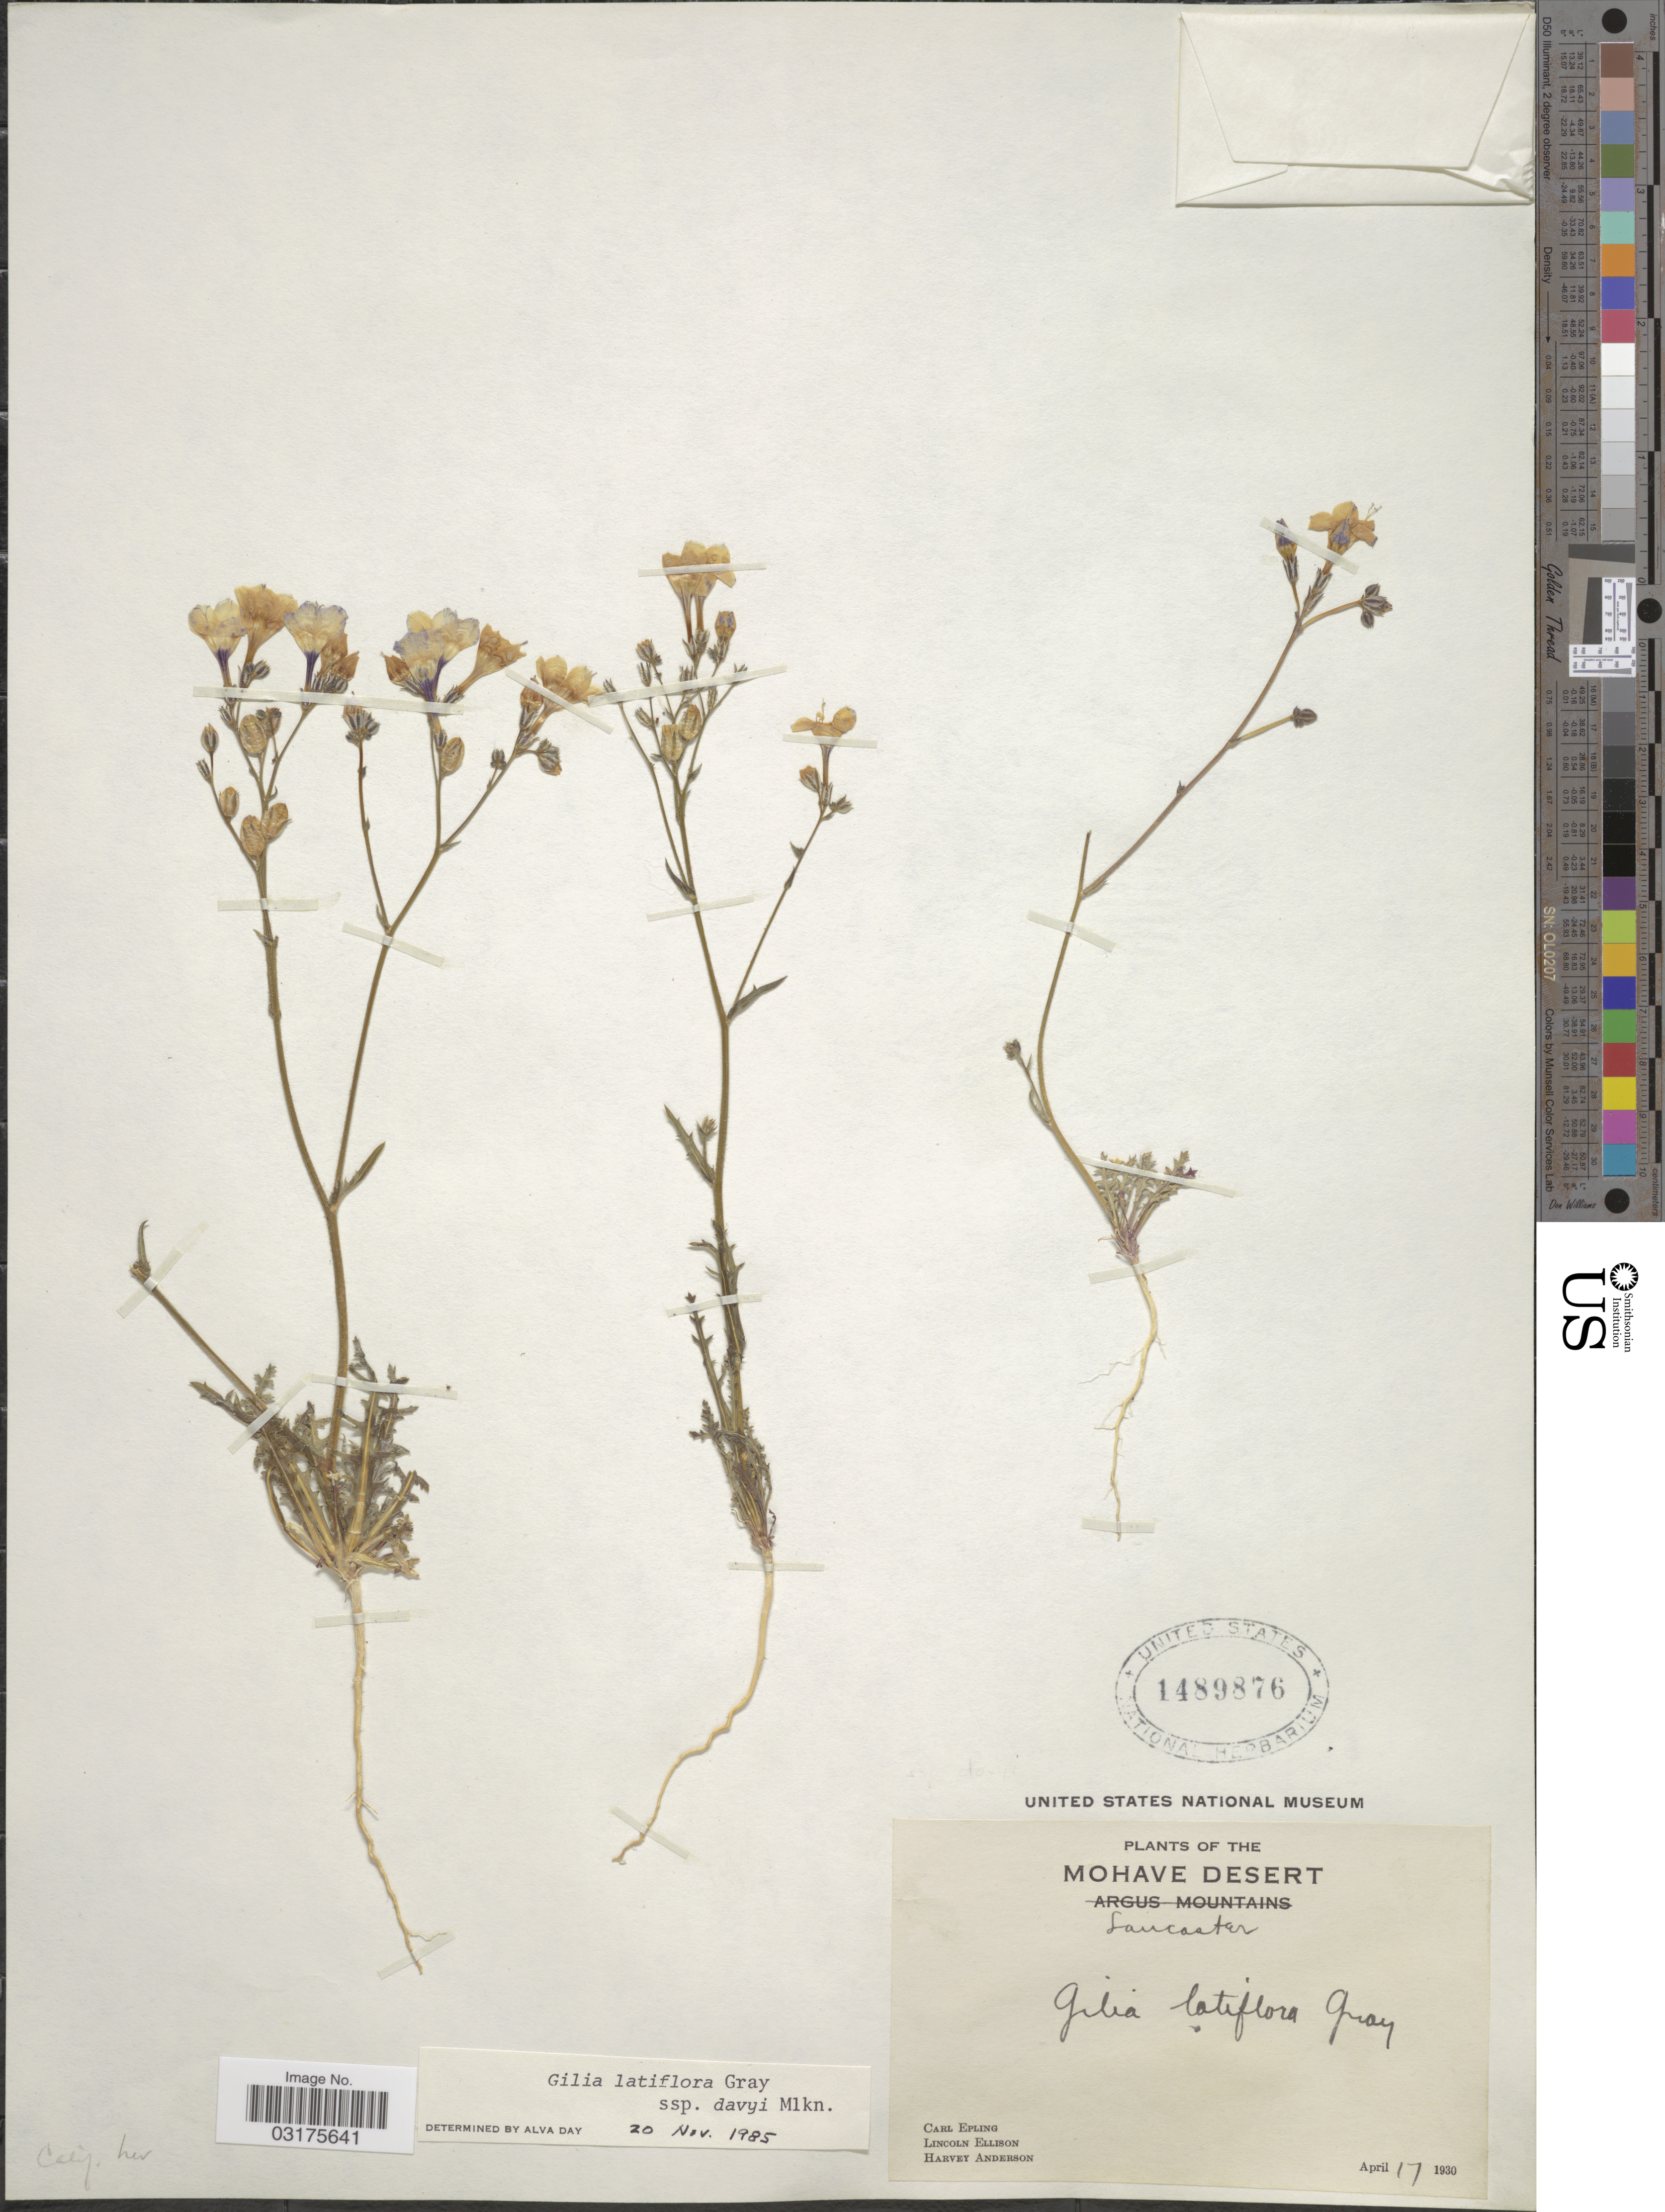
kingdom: Plantae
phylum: Tracheophyta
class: Magnoliopsida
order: Ericales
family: Polemoniaceae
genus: Gilia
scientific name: Gilia latiflora subsp. davyi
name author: (Milliken) A.D. Grant & V.E. Grant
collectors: C. C. Epling, L. Ellison & H. Anderson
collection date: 1930-04-17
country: United States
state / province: California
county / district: Kern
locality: Mohave Desert, Lancaster.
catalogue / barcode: US 1489876